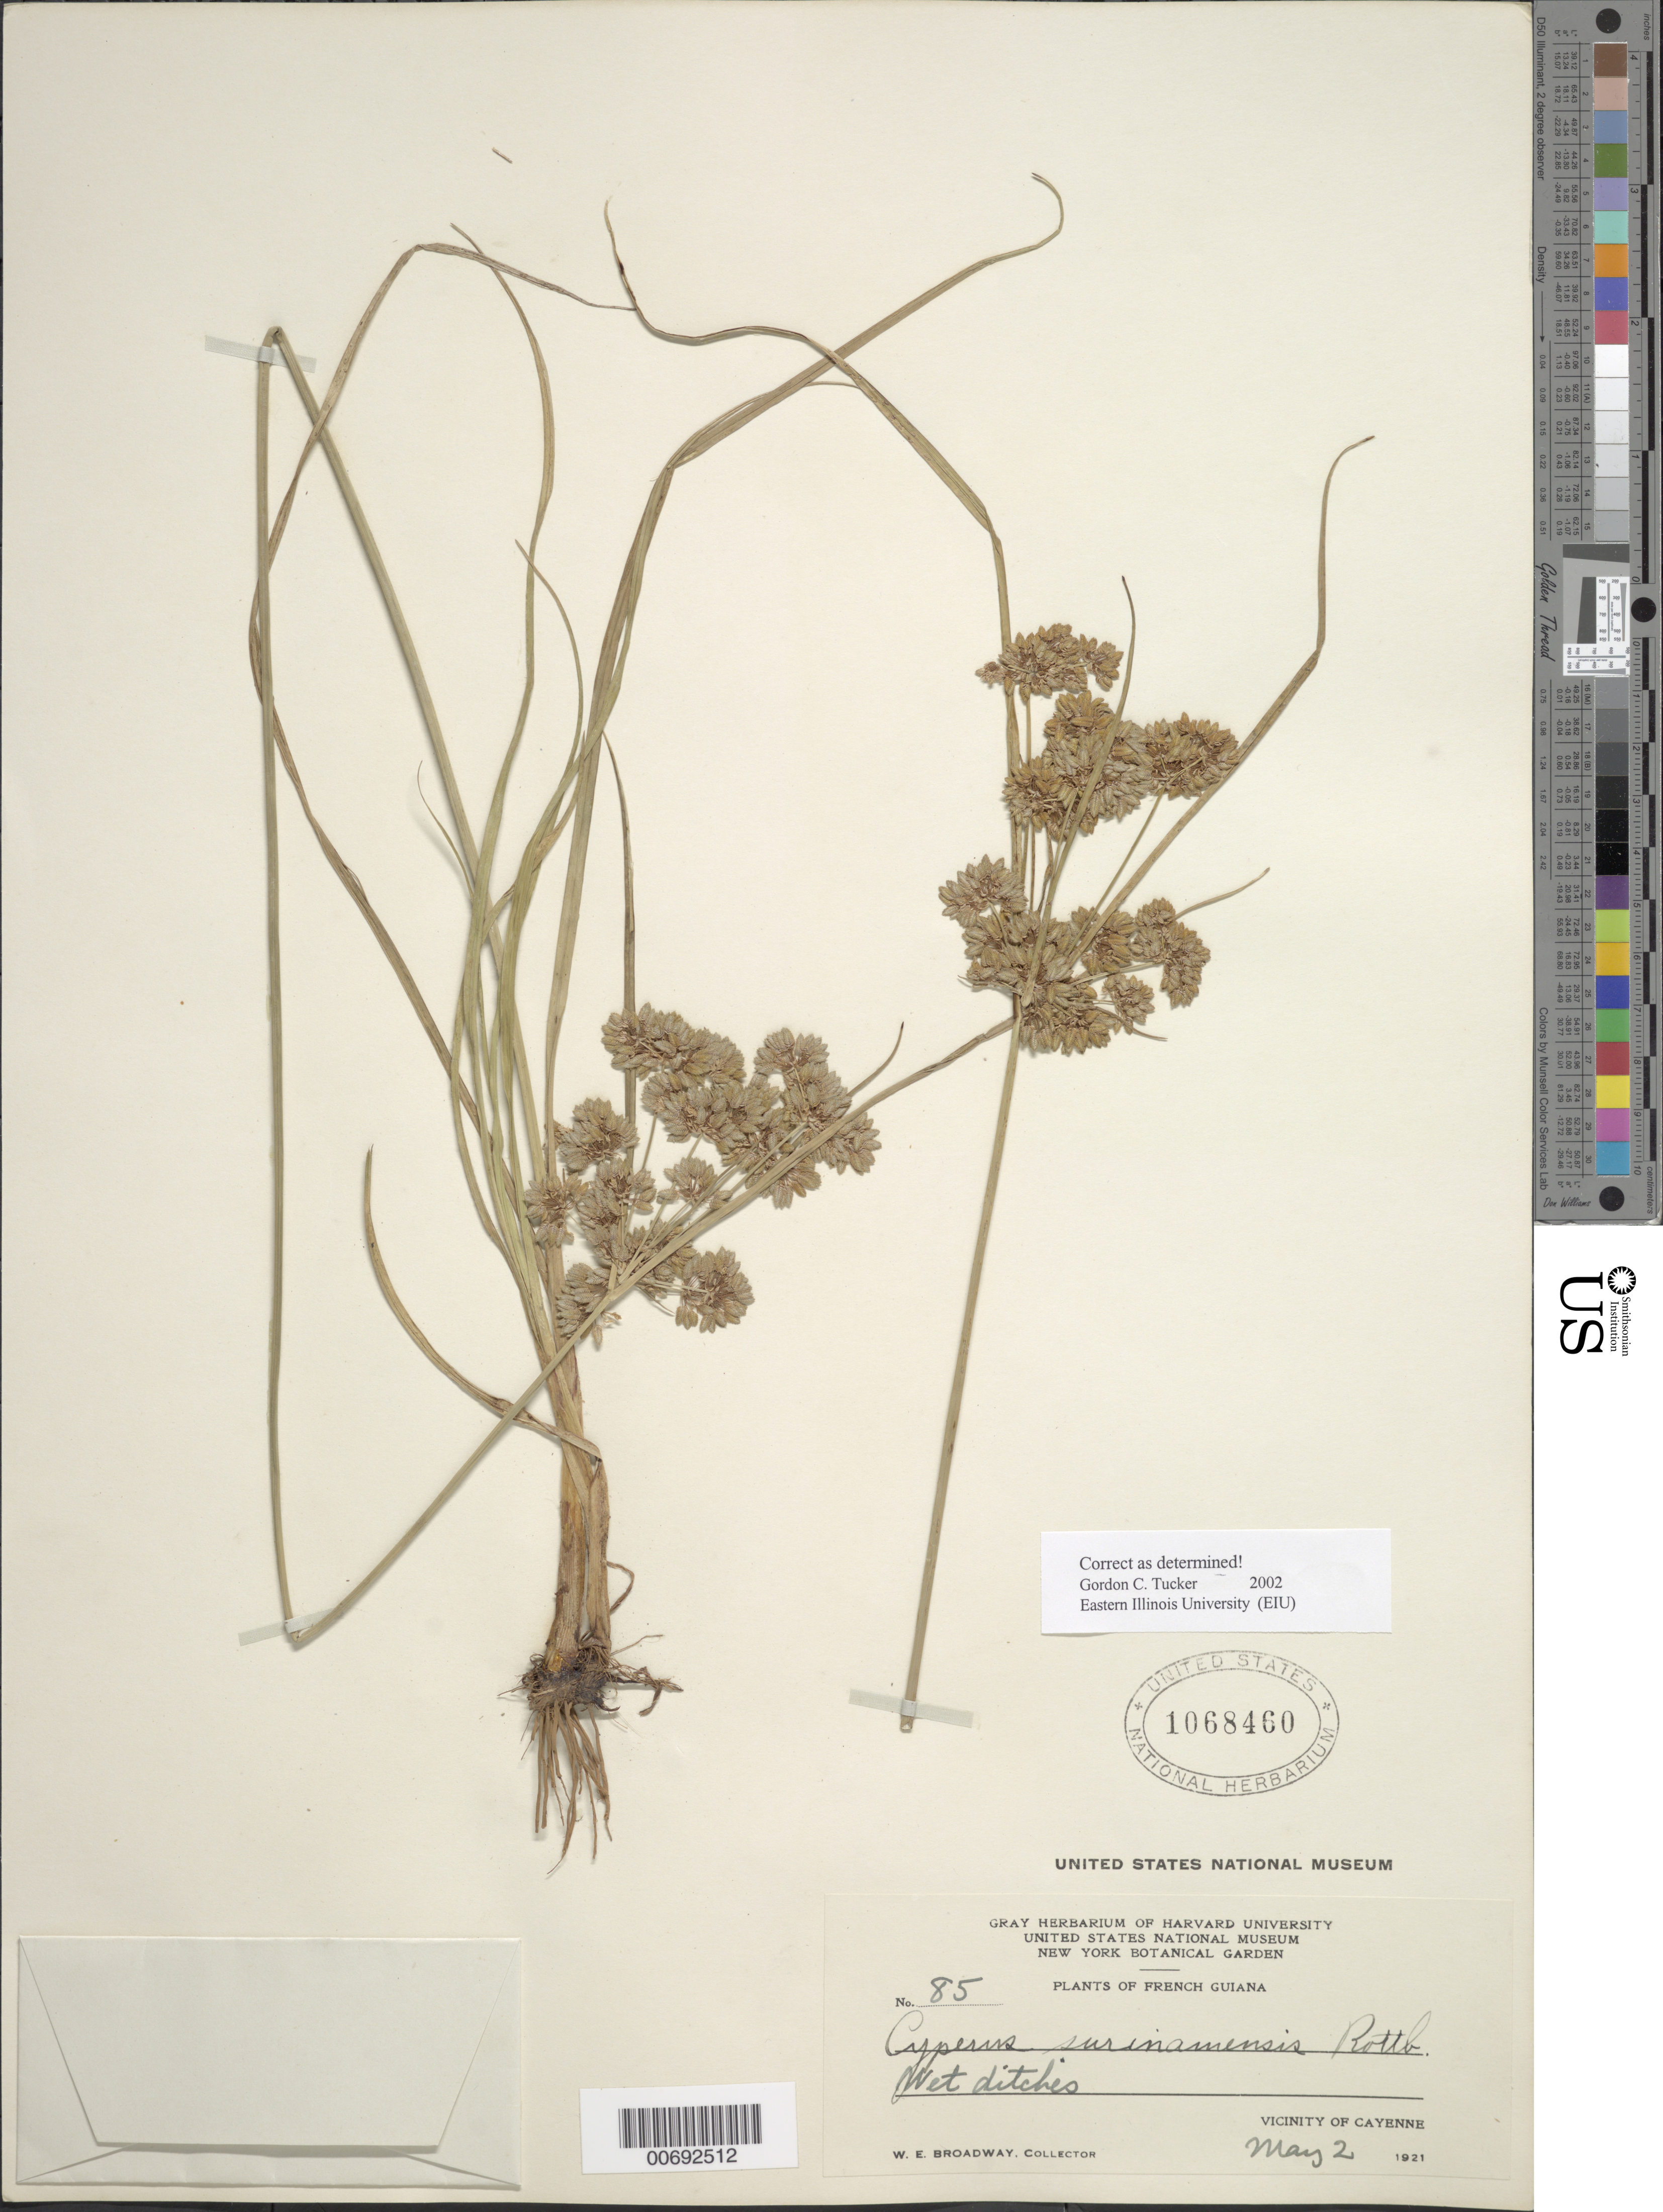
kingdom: Plantae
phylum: Tracheophyta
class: Liliopsida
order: Poales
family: Cyperaceae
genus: Cyperus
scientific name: Cyperus surinamensis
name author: Rottb.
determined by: Tucker, G. C.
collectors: W. E. Broadway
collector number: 85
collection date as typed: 2-May-21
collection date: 1921-05-02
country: French Guiana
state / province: Cayenne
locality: Cayenne, vic.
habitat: Wet ditches;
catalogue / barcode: US 1068460